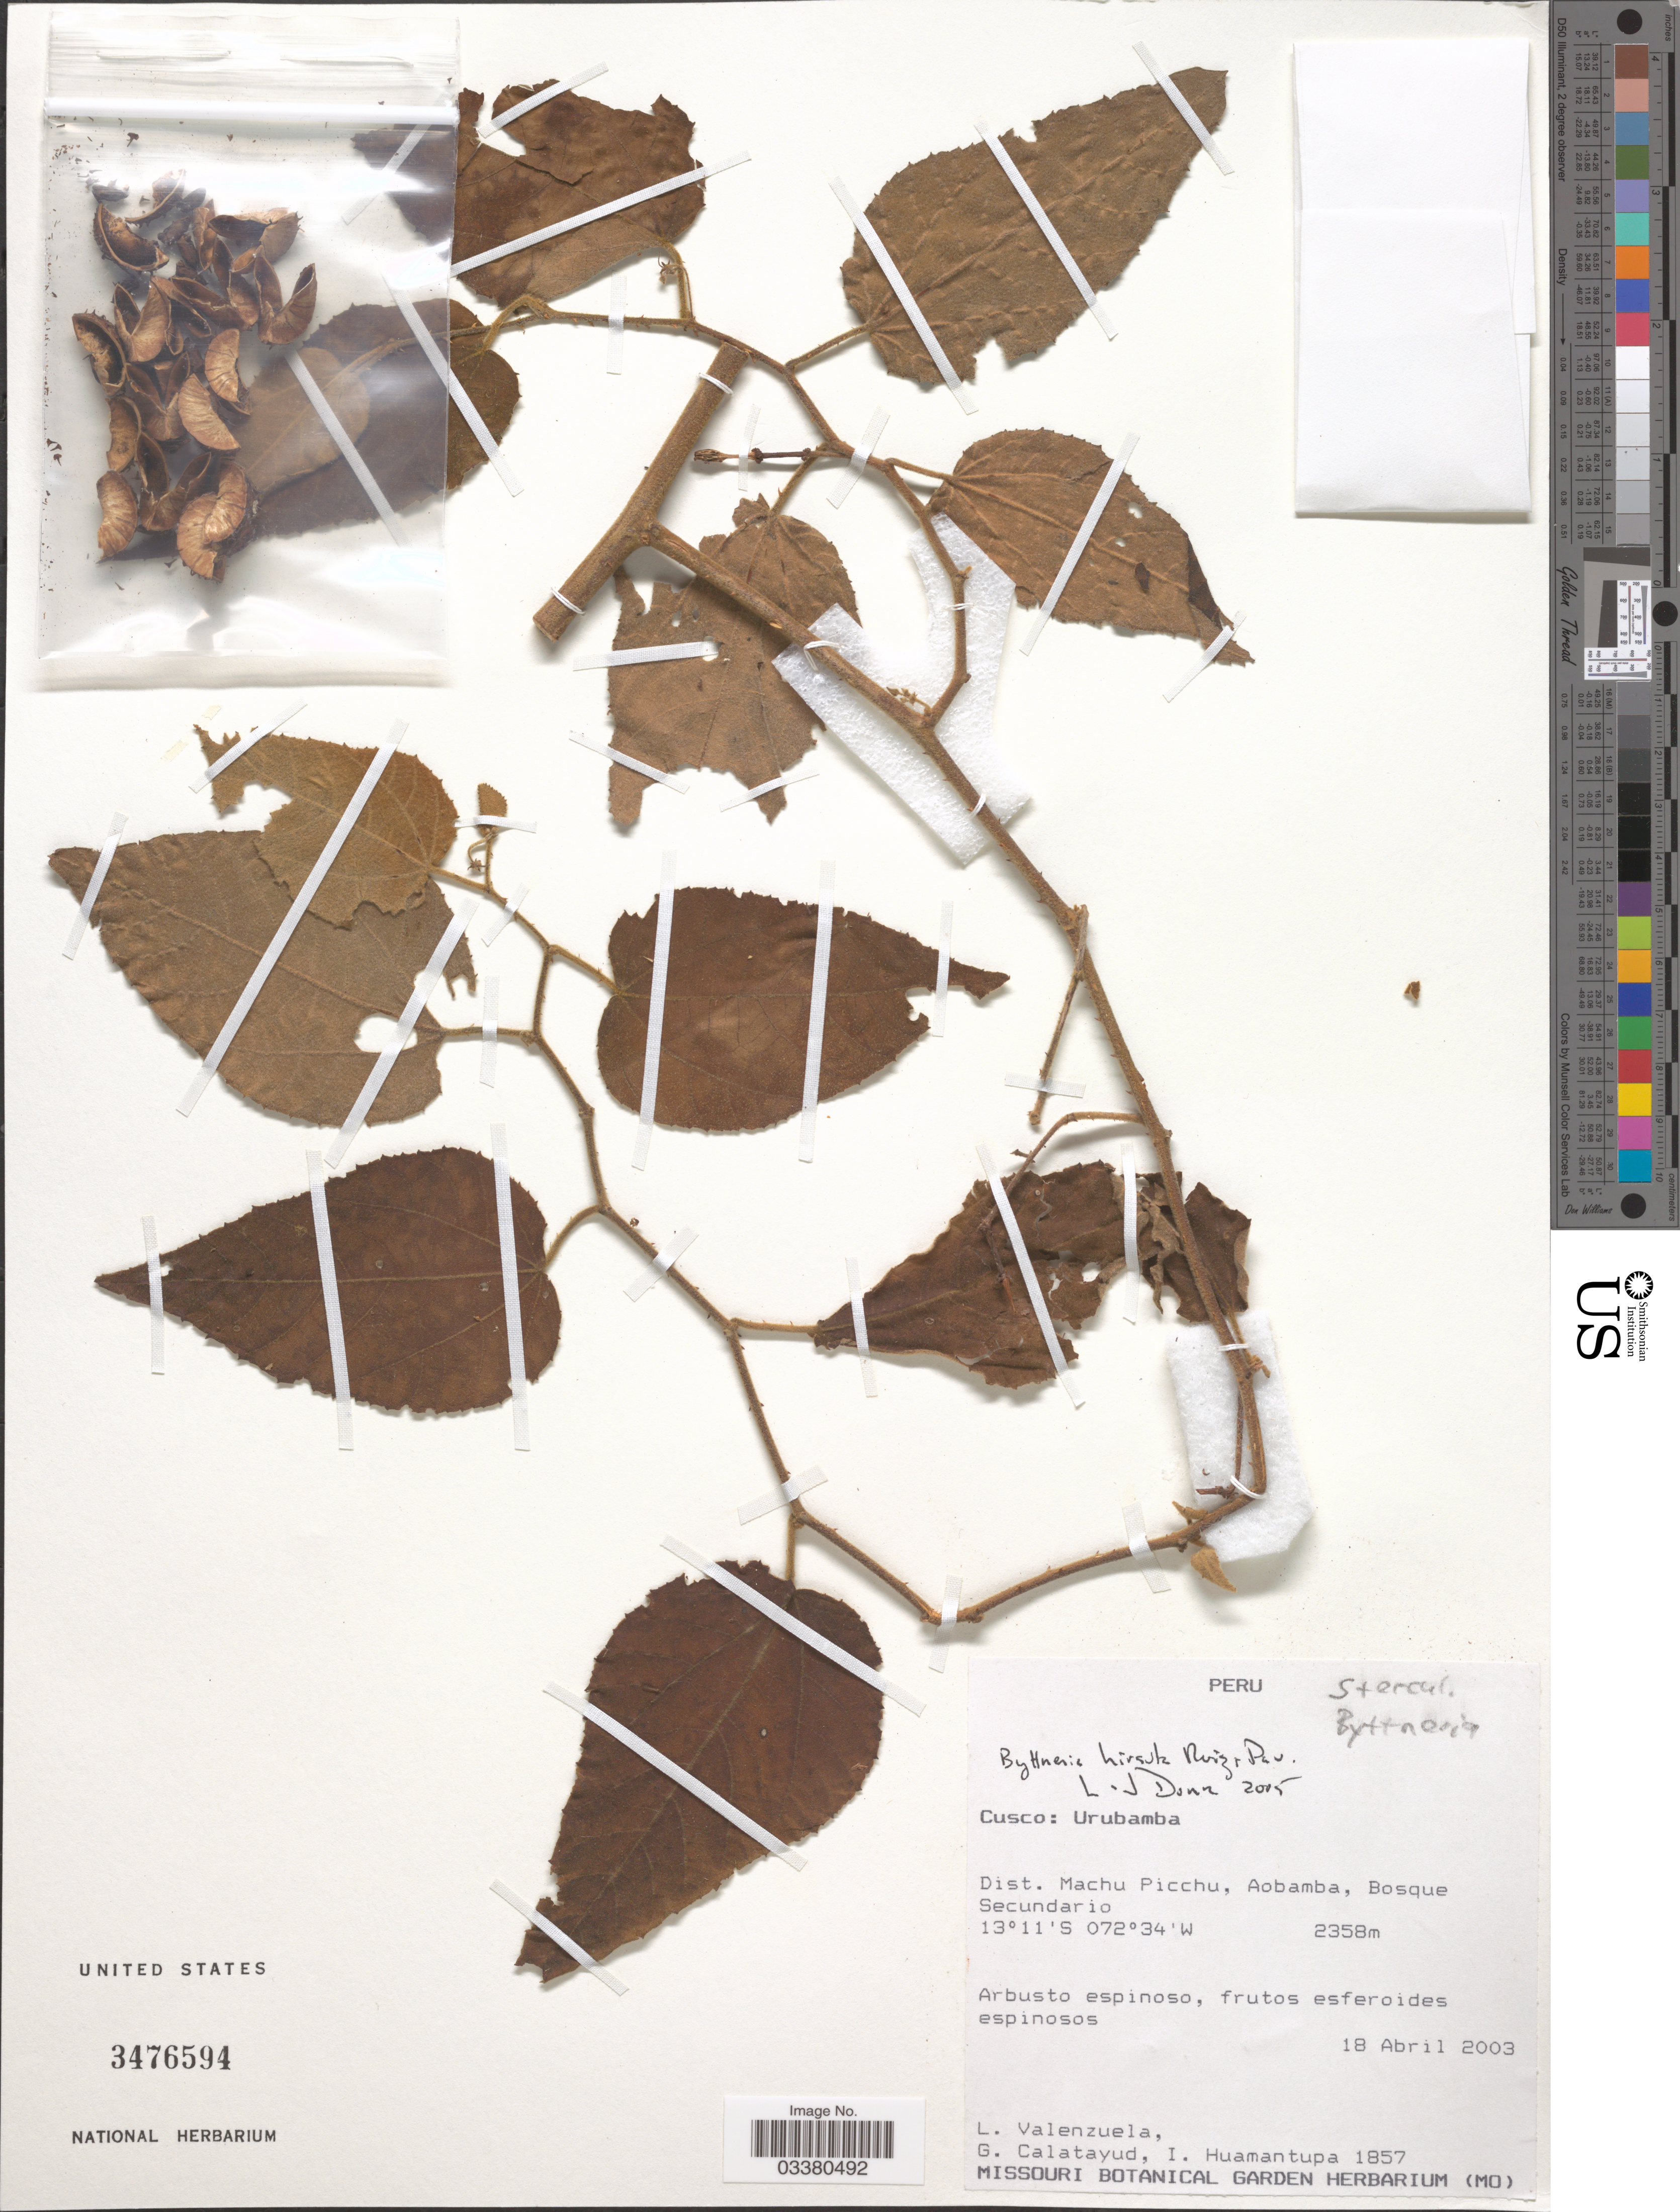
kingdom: Plantae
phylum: Tracheophyta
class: Magnoliopsida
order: Malvales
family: Malvaceae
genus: Byttneria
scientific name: Byttneria hirsuta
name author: Ruiz & Pav.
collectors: L. Valenzuela, G. Calatayud & I. Huamantupa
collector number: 1857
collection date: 2003-04-18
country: Peru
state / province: Cusco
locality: Urubamba. Dist. Machu Picchu, Aobamba.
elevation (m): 719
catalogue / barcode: US 3476594